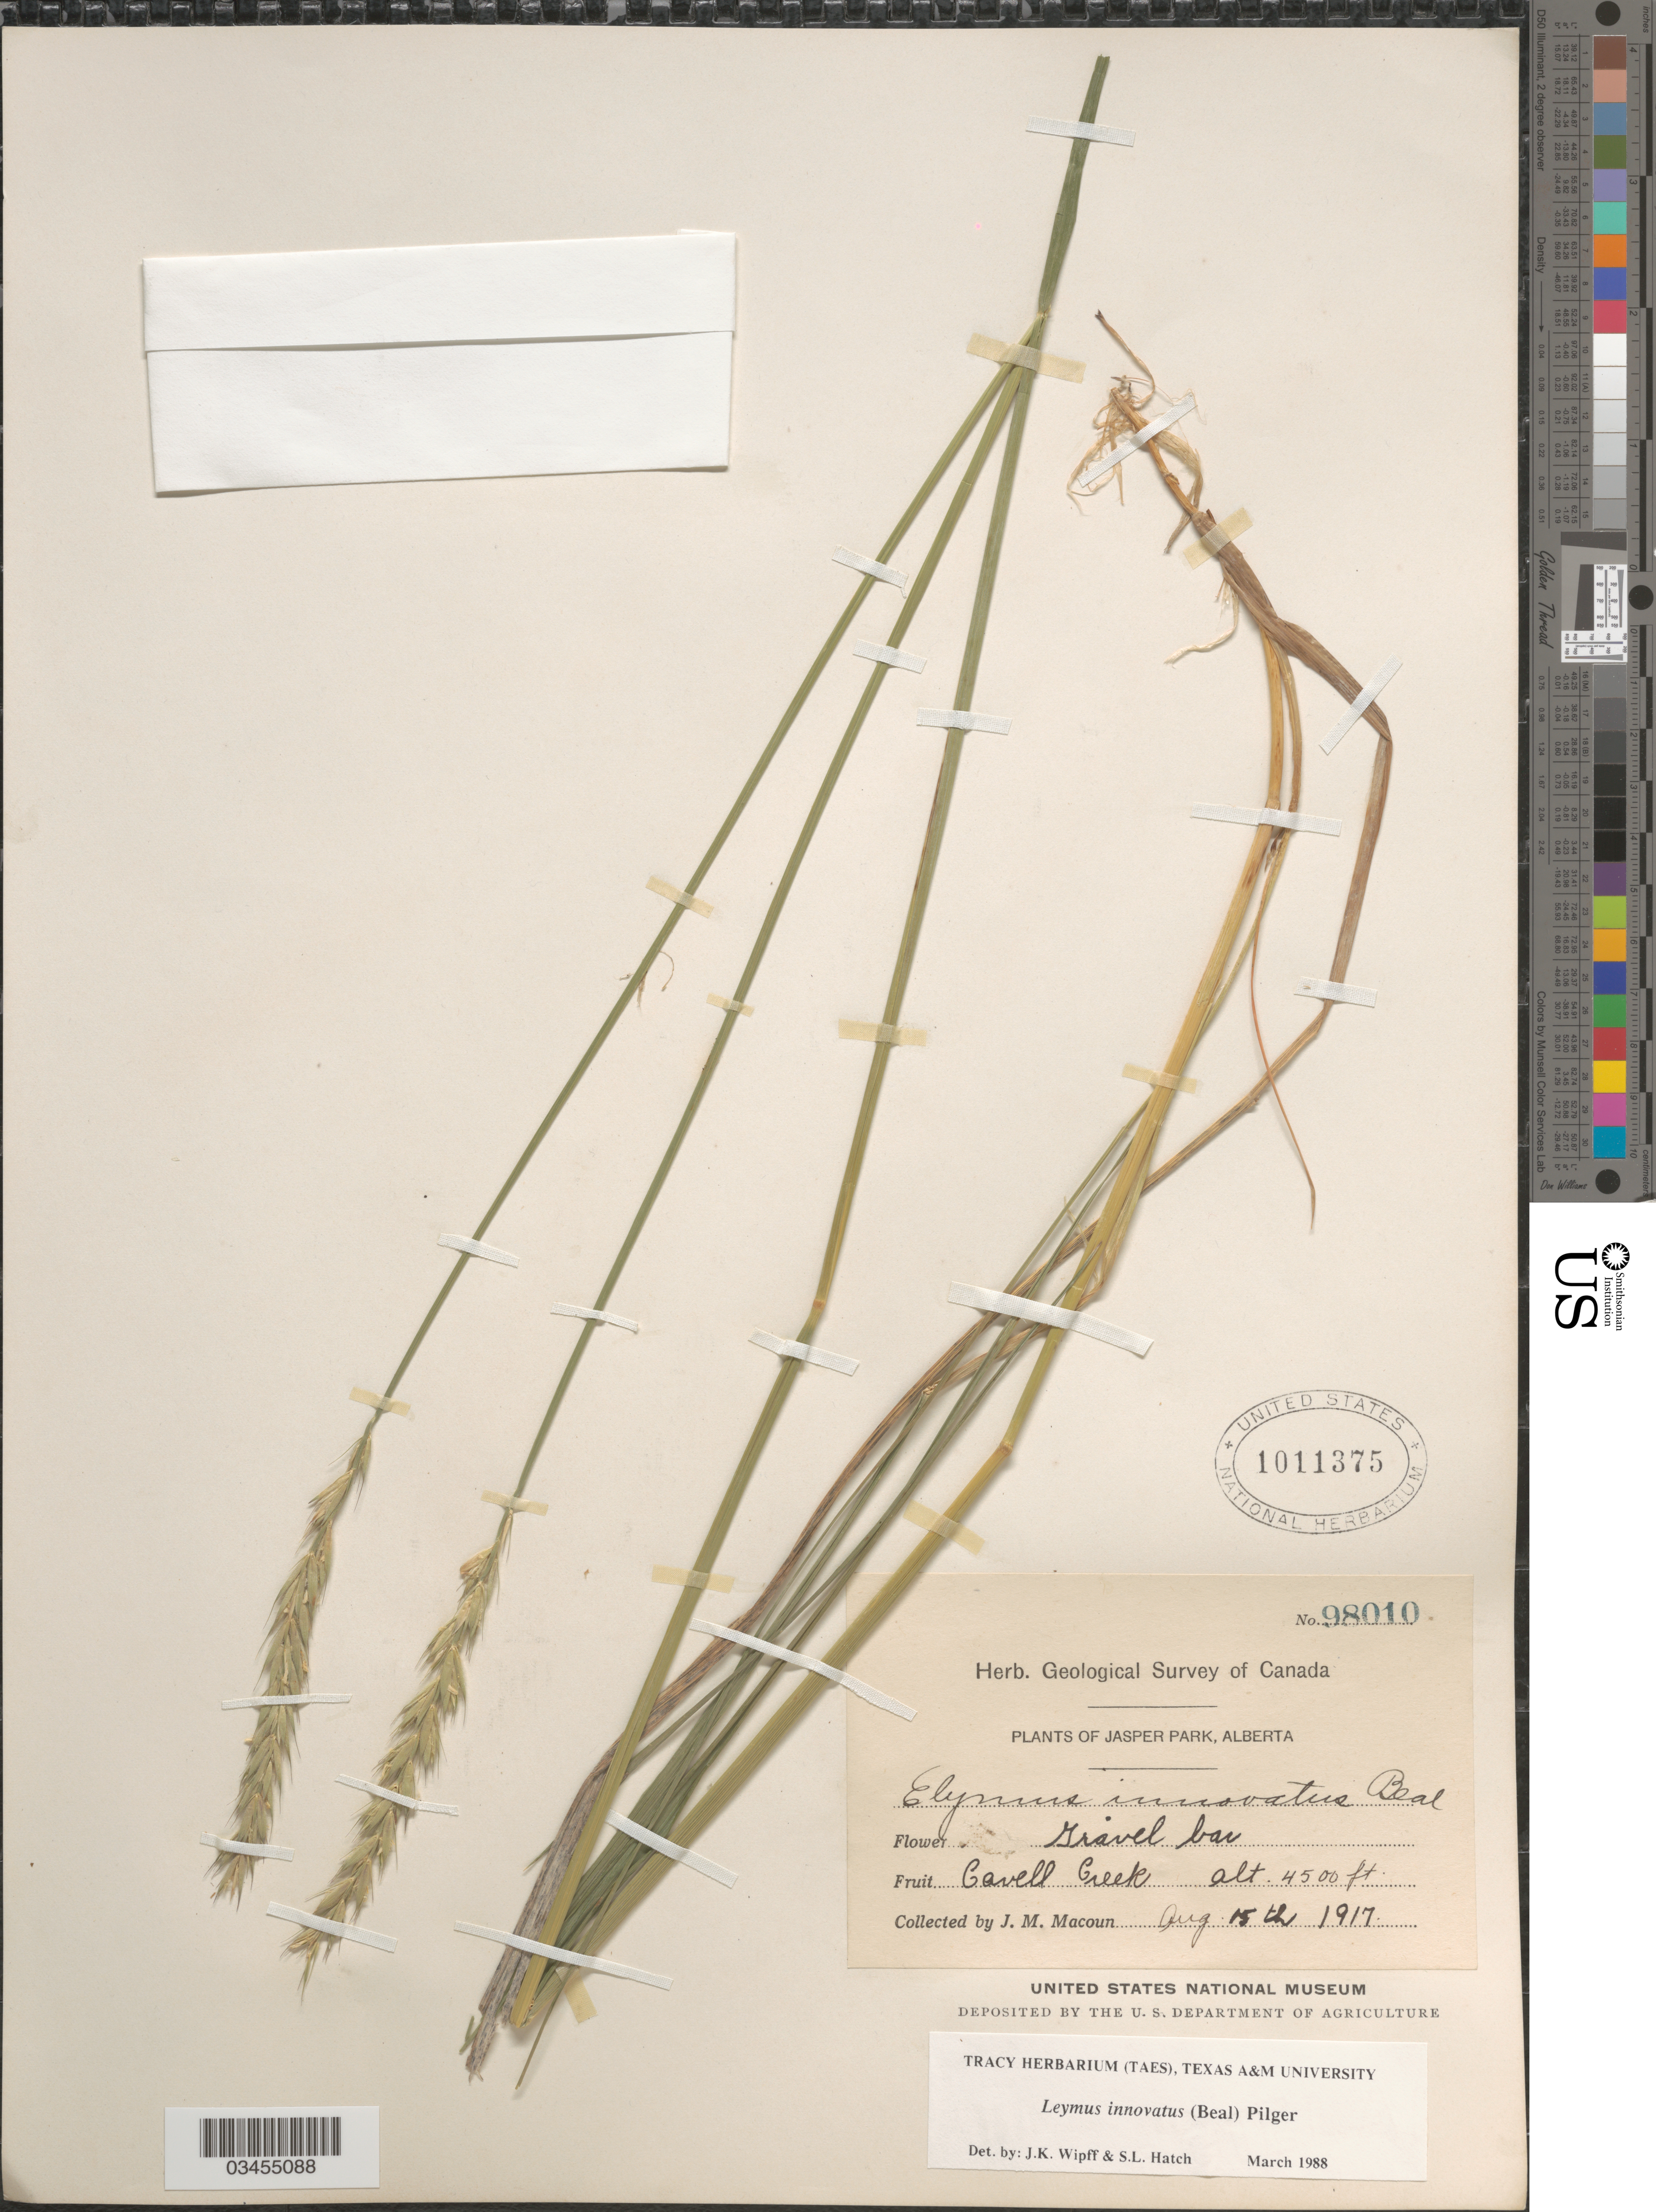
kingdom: Plantae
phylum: Tracheophyta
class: Liliopsida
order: Poales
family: Poaceae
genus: Leymus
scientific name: Leymus innovatus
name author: (W.J. Beal) Pilg.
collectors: J. M. Macoun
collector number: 98010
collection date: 1917-08-15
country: Canada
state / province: Alberta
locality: Geological Survey of Canada. Jasper Park. Gravel bar. Cavell Creek.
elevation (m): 1372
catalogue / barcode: US 1011375